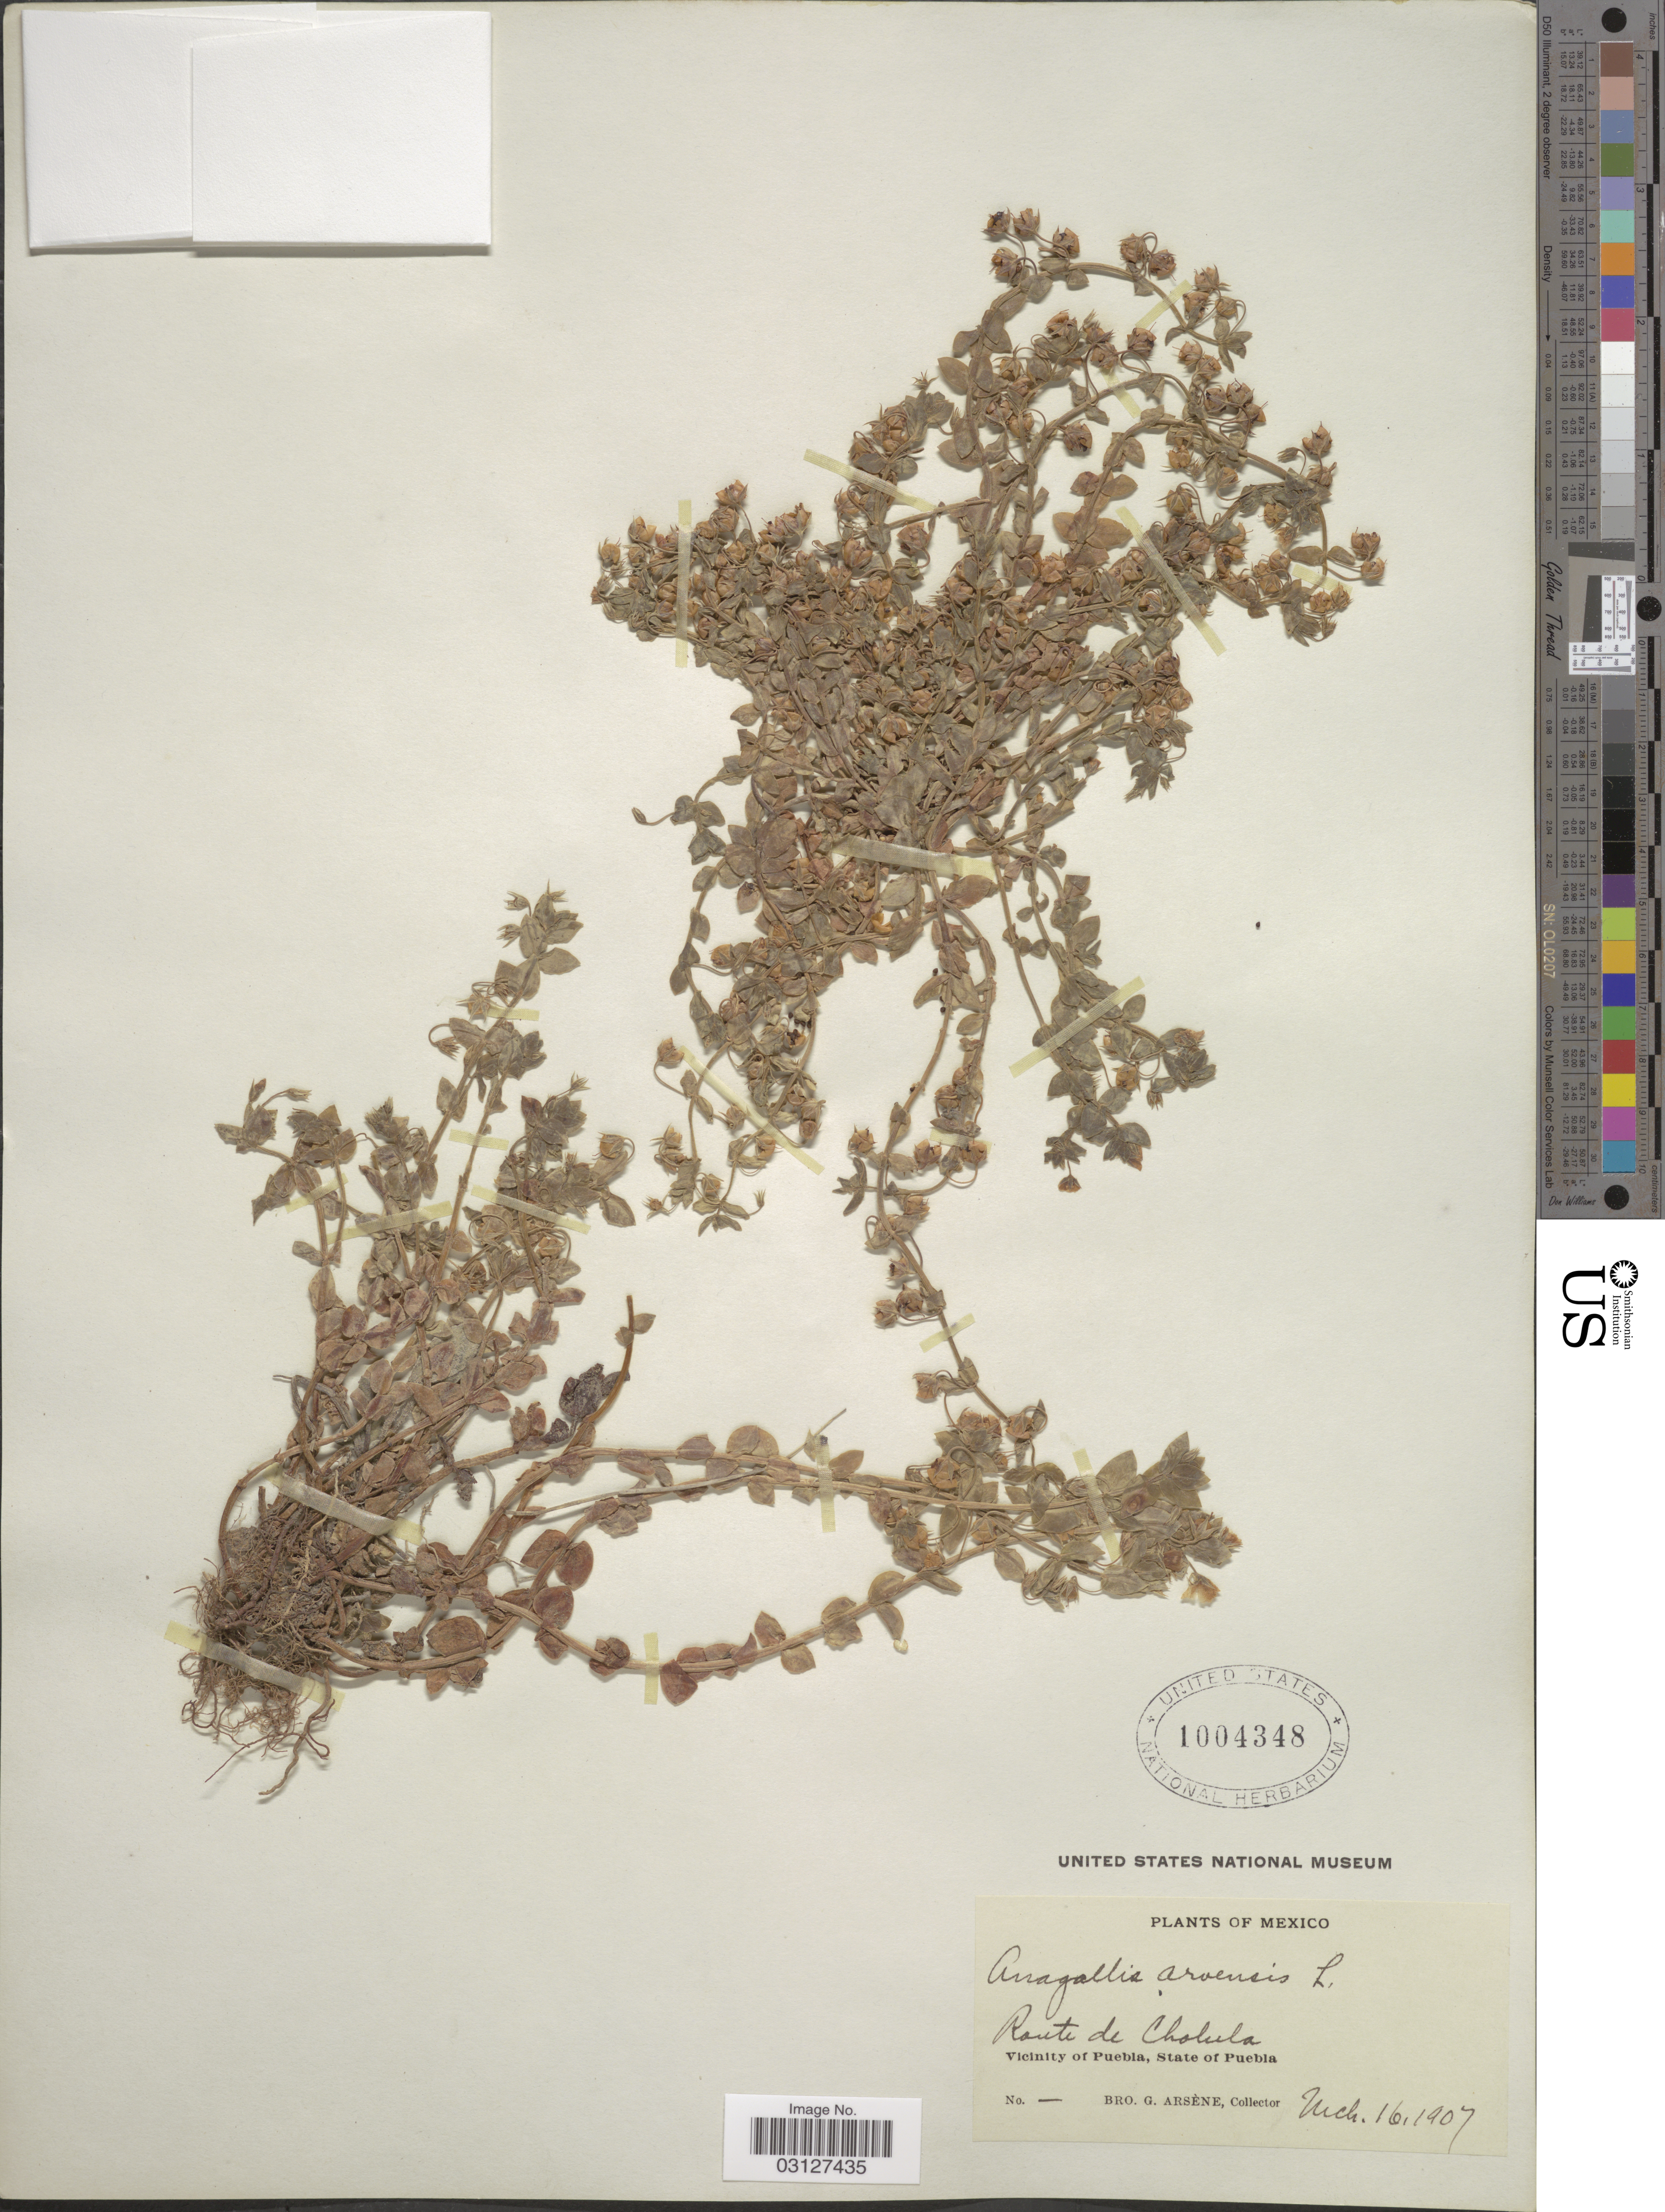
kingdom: Plantae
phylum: Tracheophyta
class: Magnoliopsida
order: Ericales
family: Primulaceae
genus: Anagallis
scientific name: Anagallis arvensis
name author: L.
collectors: Bro. G. Arsène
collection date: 1907-03-16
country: Mexico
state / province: Puebla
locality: Route de Cholula. Vicinity of Puebla, State of Puebla.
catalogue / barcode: US 1004348